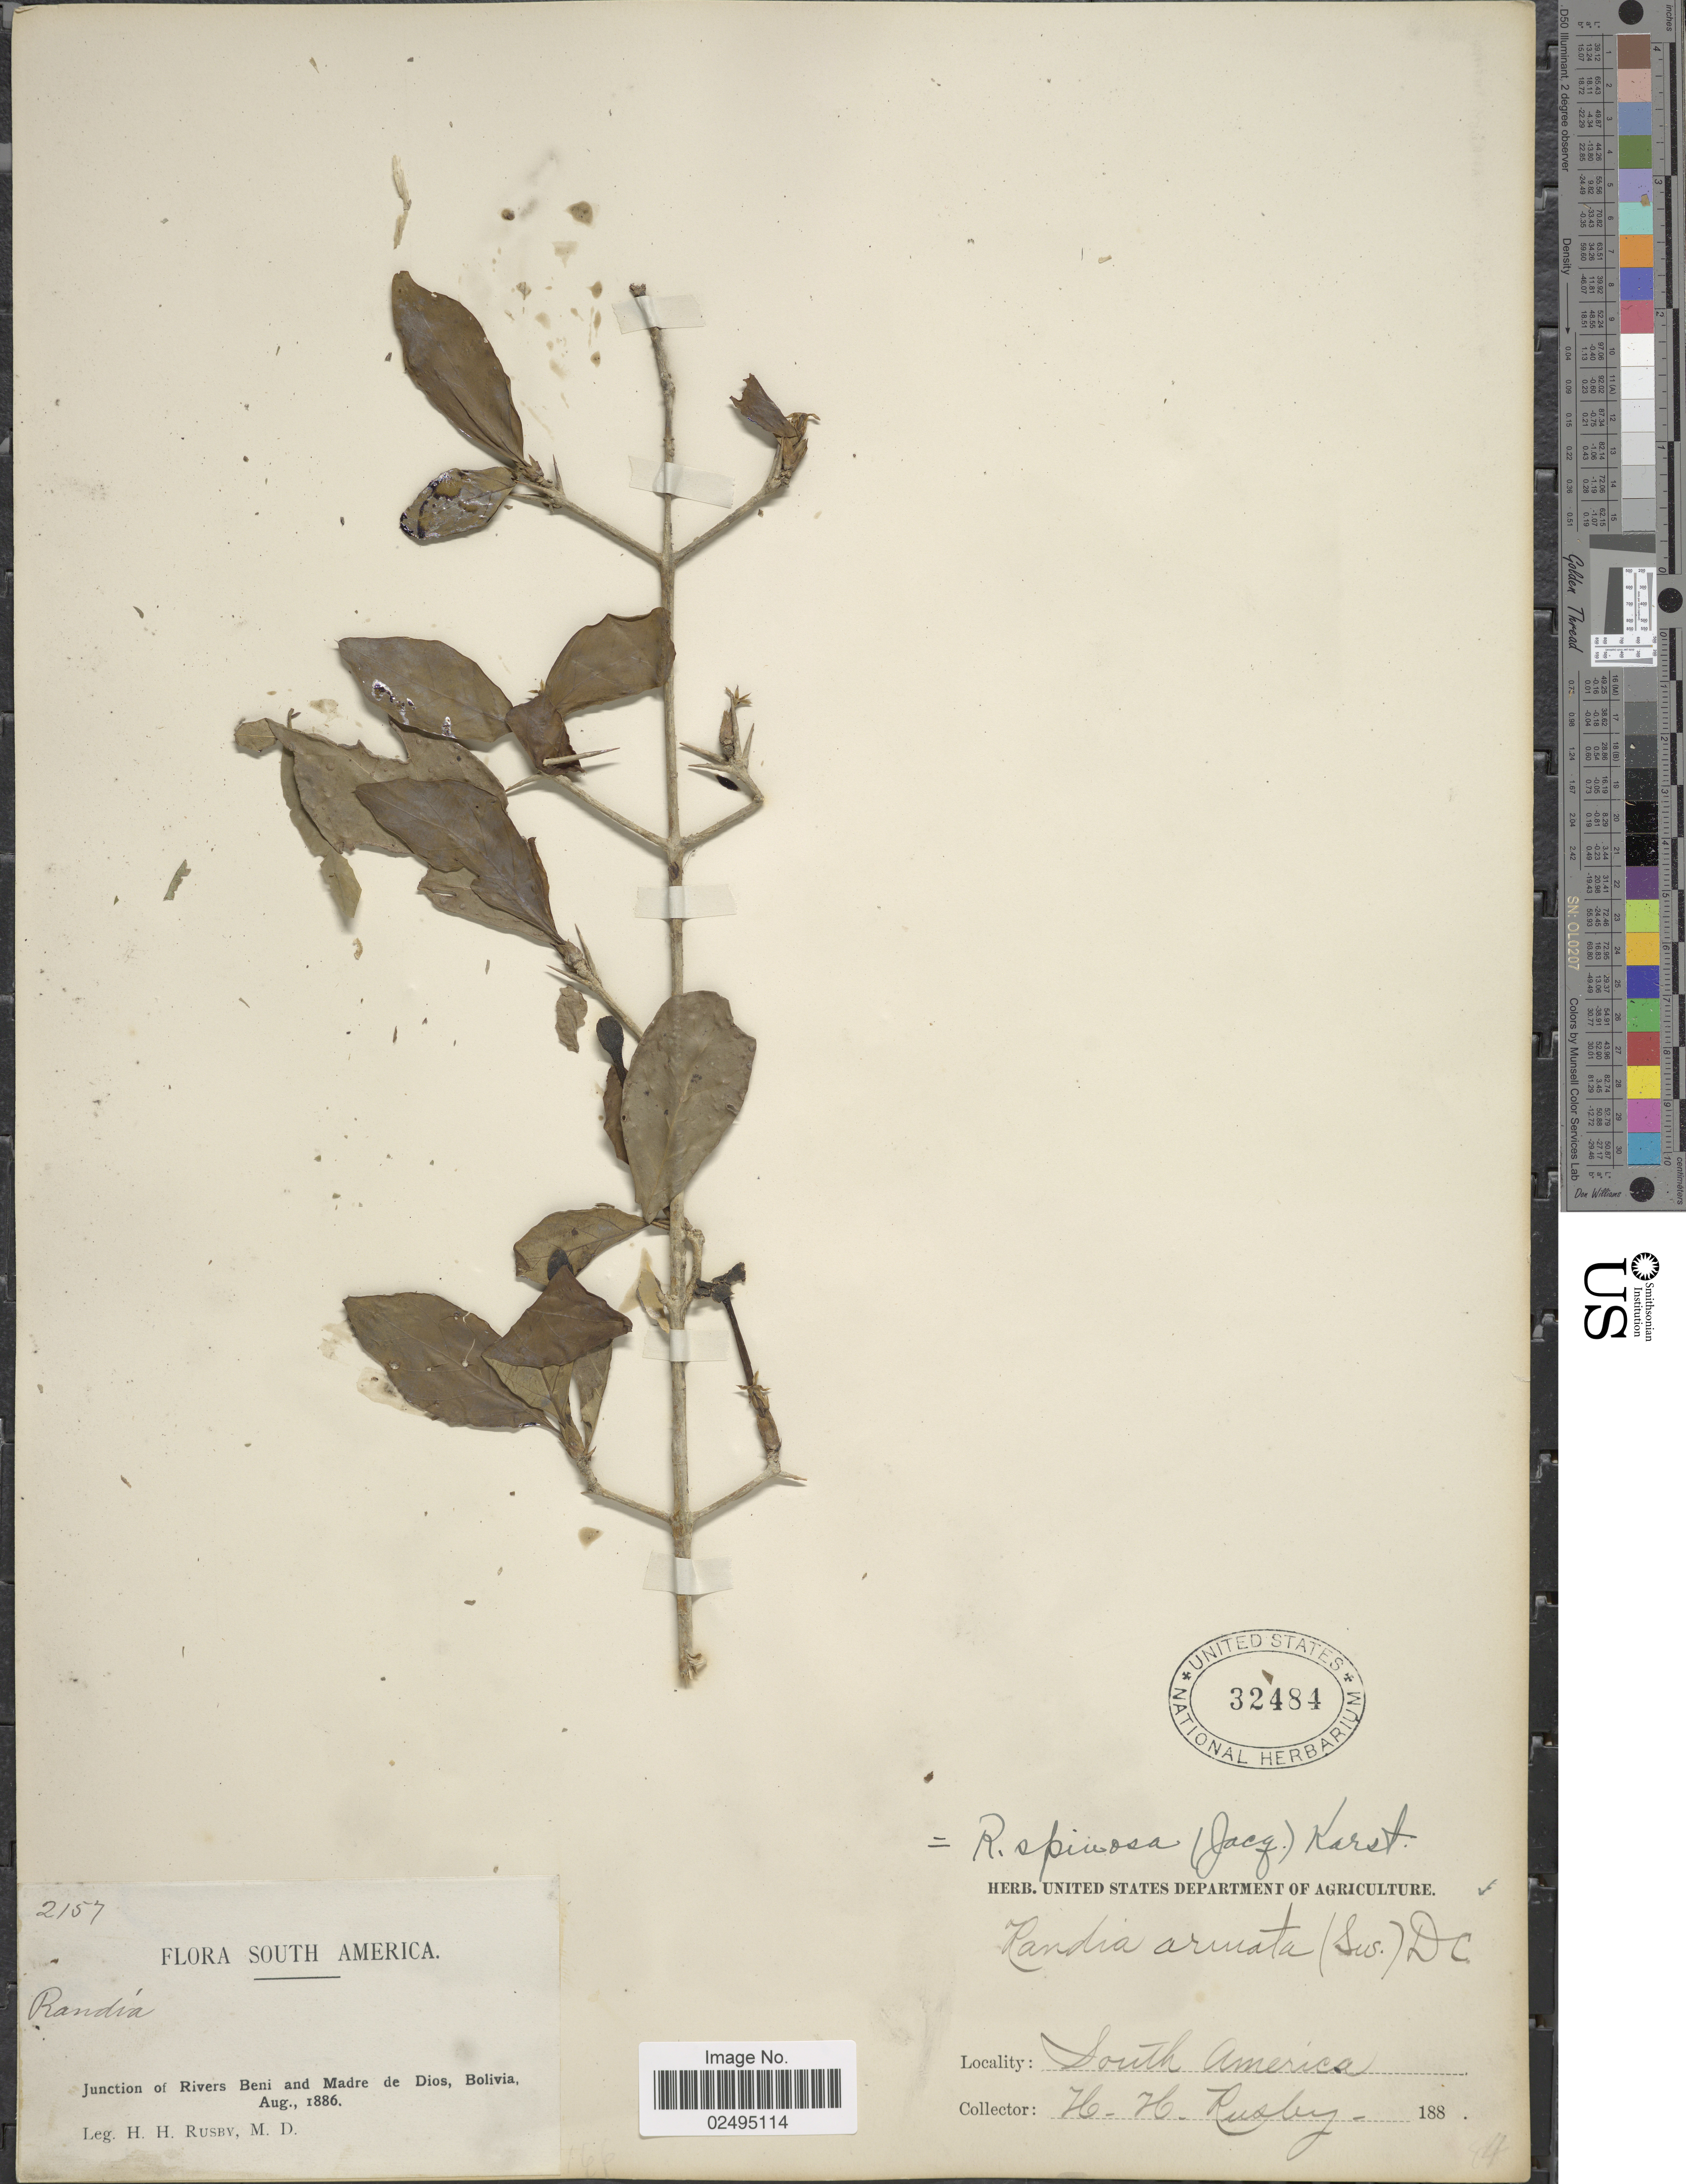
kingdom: Plantae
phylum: Tracheophyta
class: Magnoliopsida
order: Gentianales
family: Rubiaceae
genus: Randia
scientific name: Randia armata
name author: (Sw.) DC.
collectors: H. H. Rusby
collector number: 2157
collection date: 1886-08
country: Bolivia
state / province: Beni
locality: Junction of Rivers Beni and Madre de Dios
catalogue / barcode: US 32484